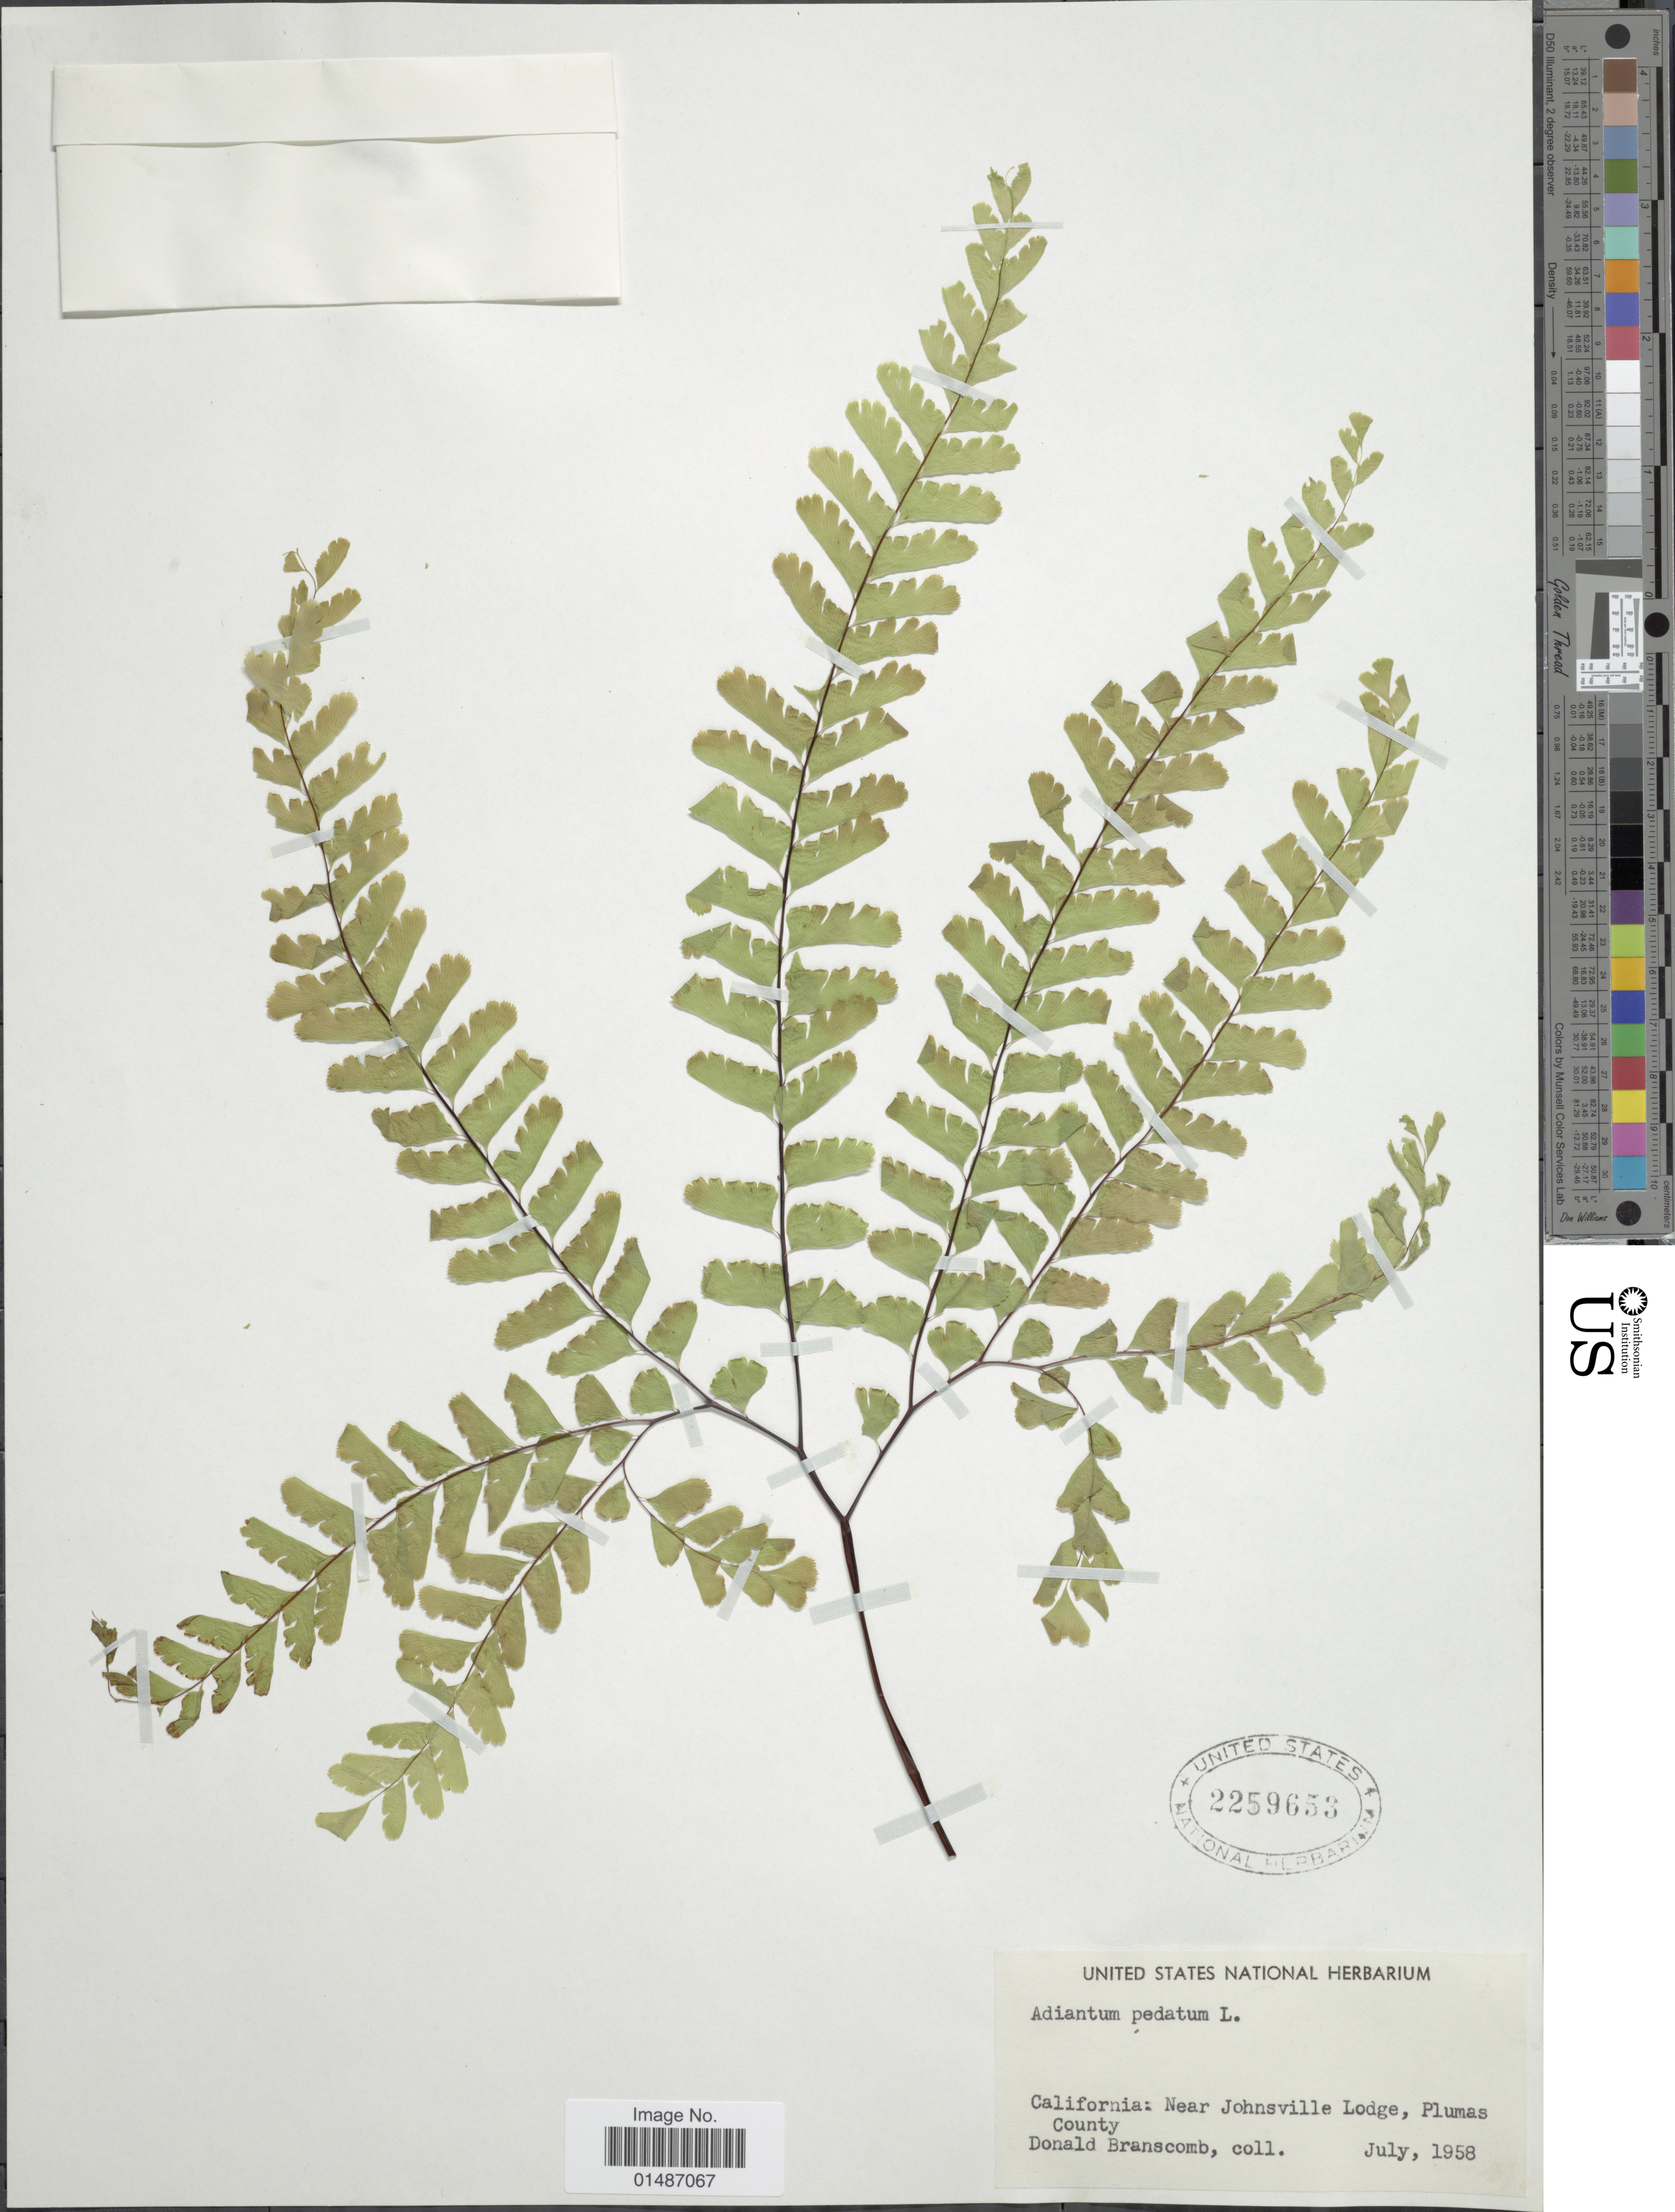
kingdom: Plantae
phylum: Tracheophyta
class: Polypodiopsida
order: Polypodiales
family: Pteridaceae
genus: Adiantum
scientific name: Adiantum pedatum var. pedatum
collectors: D. Branscomb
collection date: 1958-07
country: United States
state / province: California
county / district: Plumas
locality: Near Johnsville Lodge, Plumas County.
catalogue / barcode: US 2259653